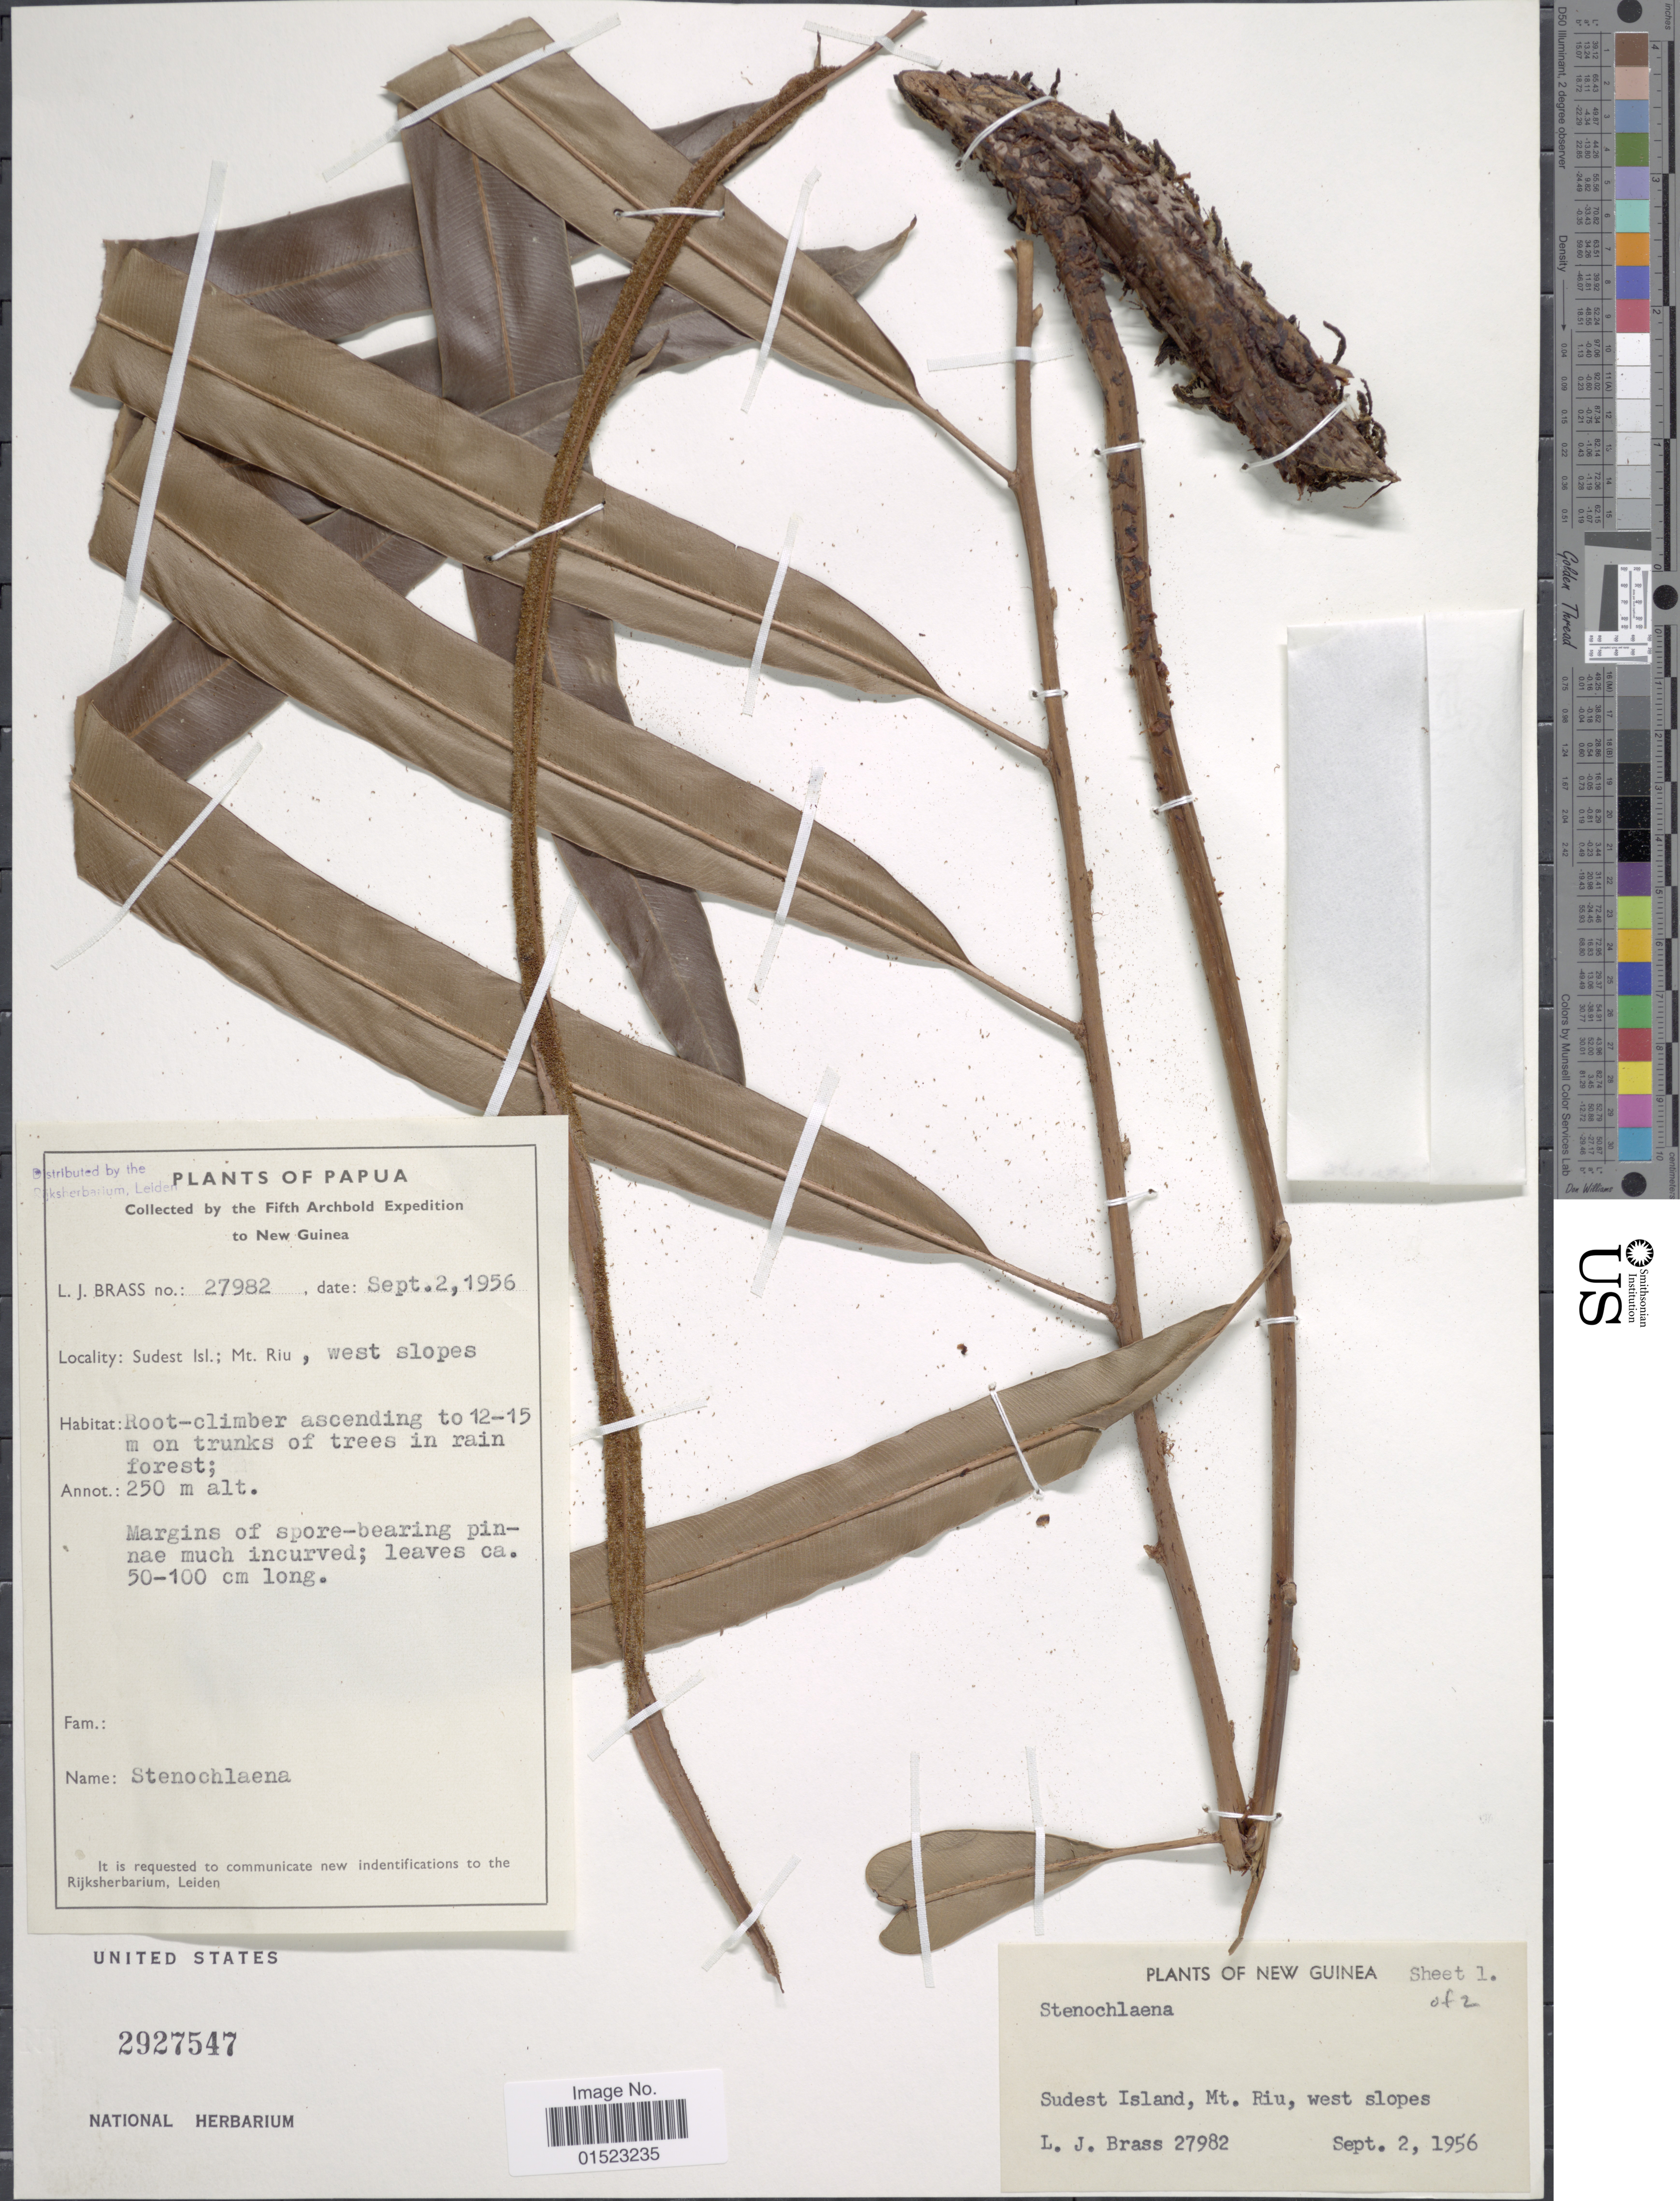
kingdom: Plantae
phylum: Tracheophyta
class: Polypodiopsida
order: Polypodiales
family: Blechnaceae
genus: Brainea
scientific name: Brainea sp.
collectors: L. J. Brass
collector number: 27982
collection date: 1956-09-02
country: Papua New Guinea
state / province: Milne Bay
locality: Sudest Islands, Mt. Riu, west slope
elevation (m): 250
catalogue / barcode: US 2927547